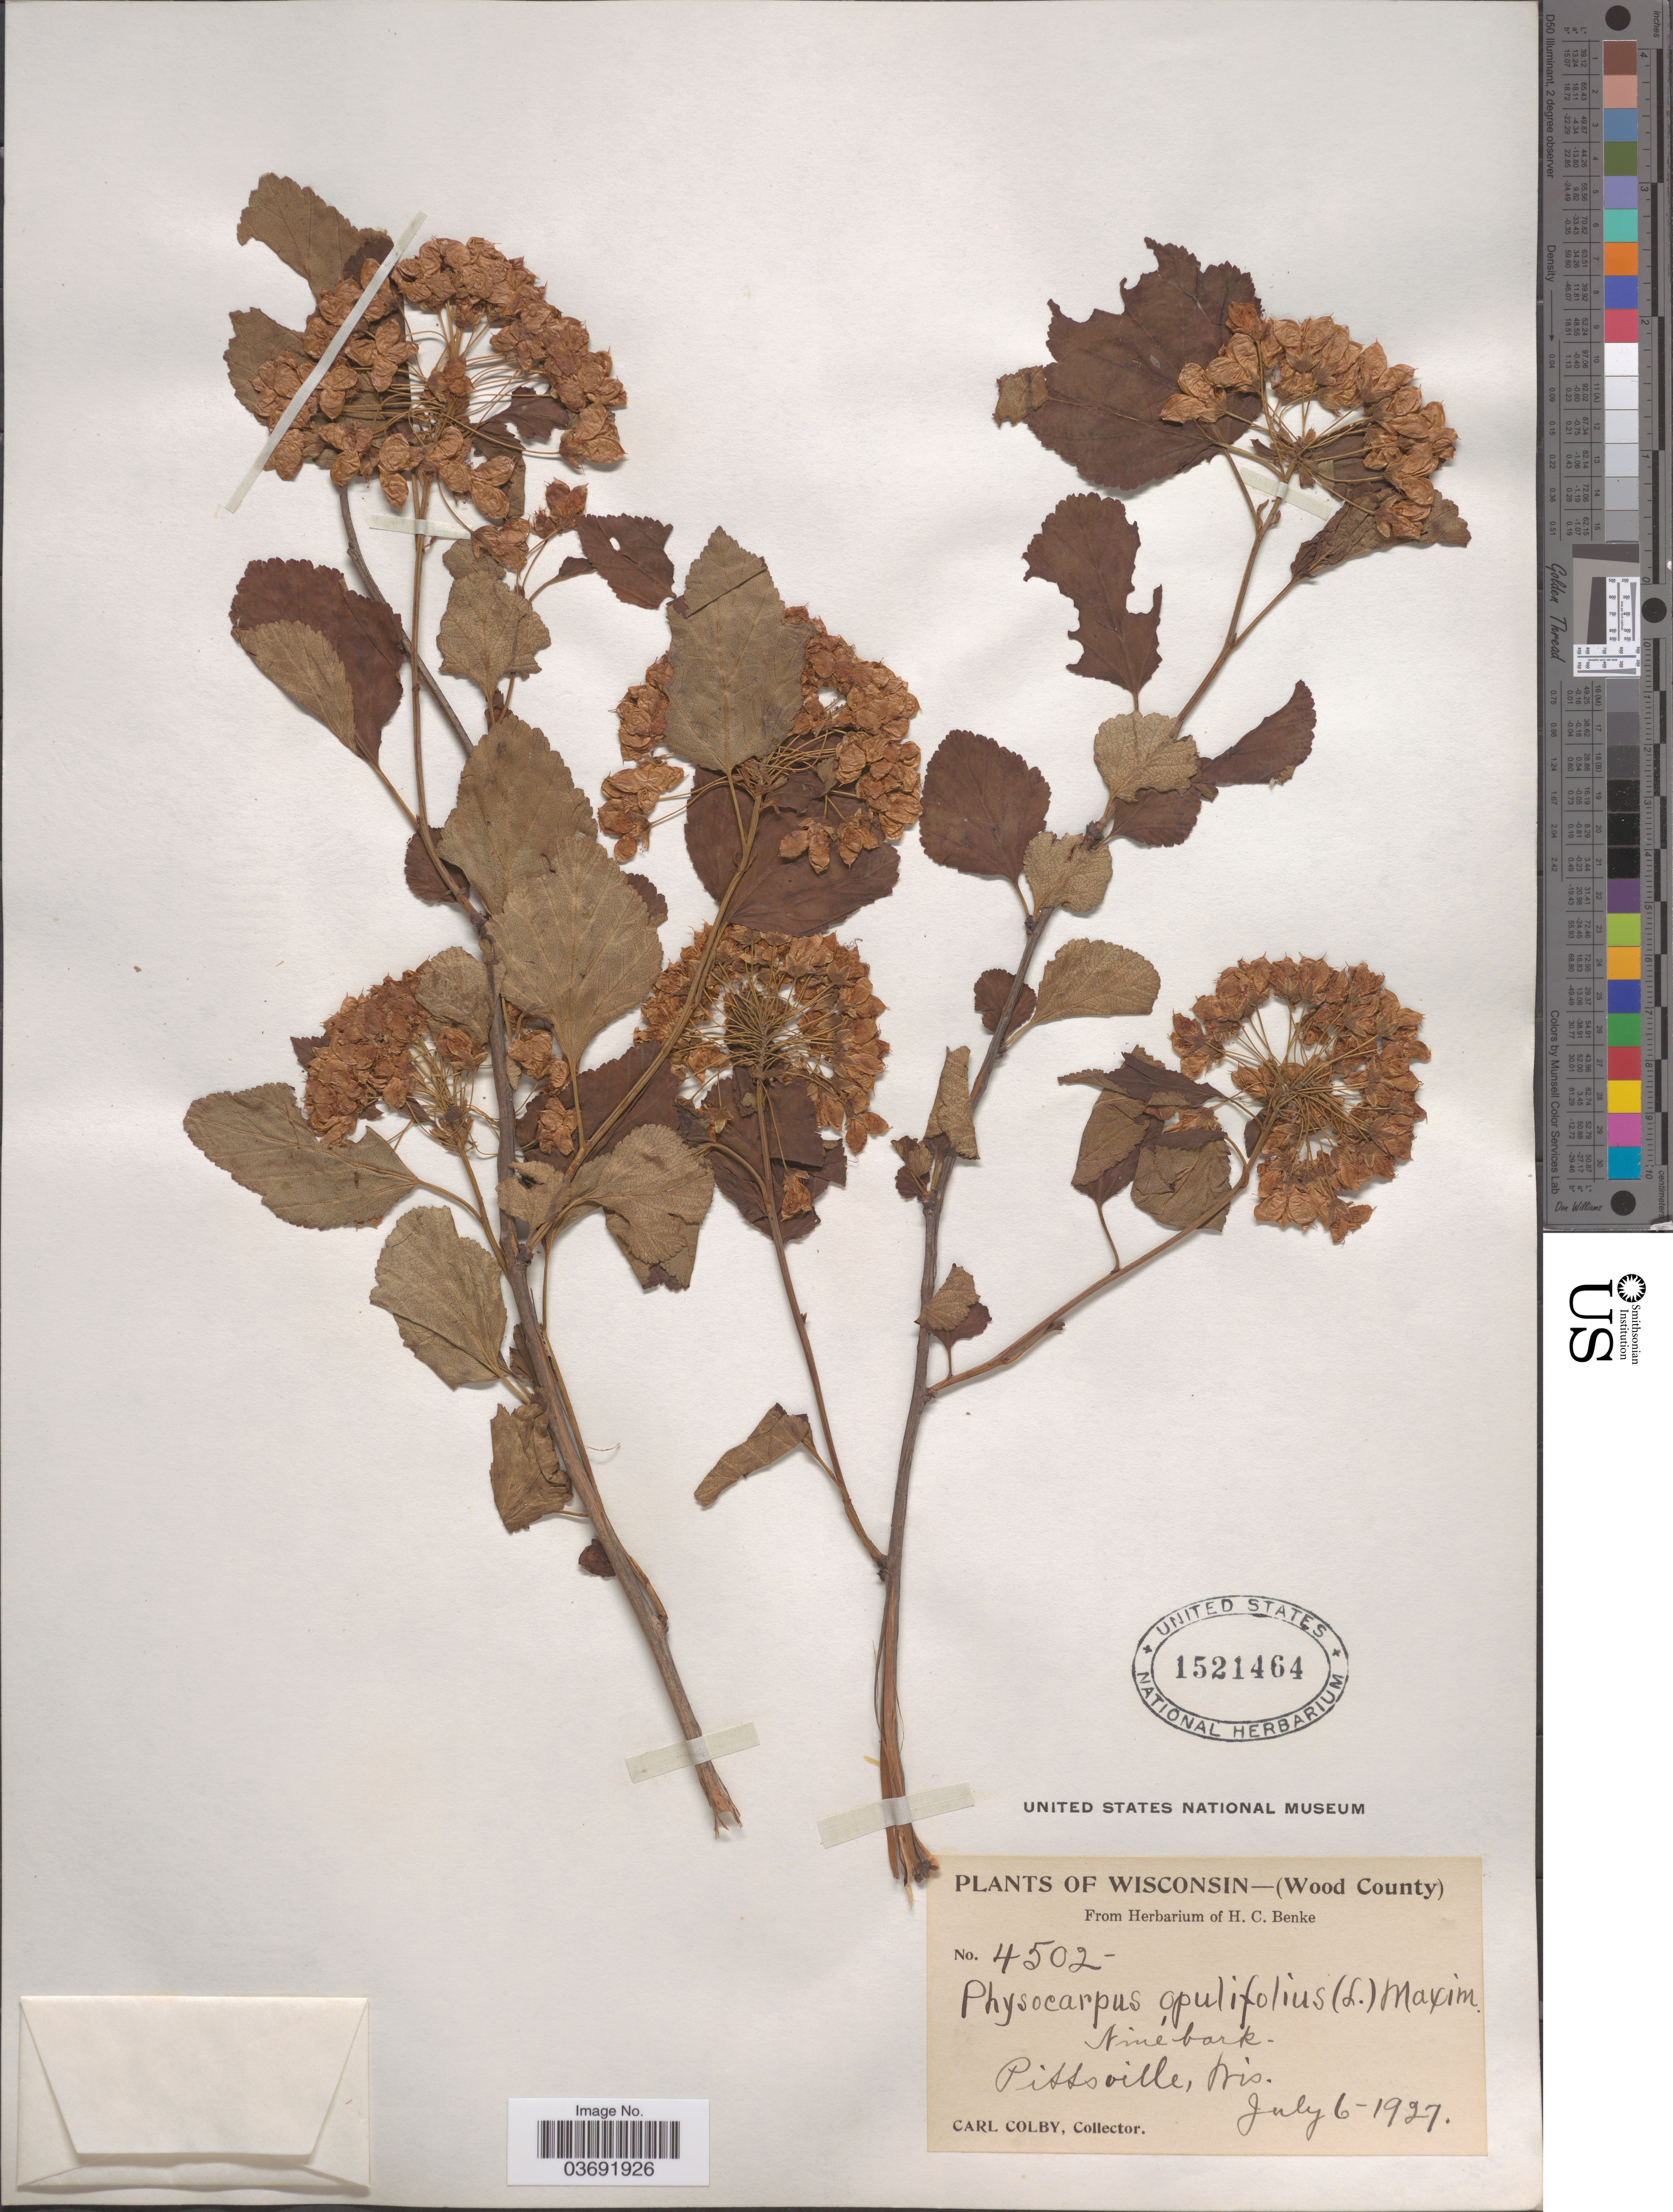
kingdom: Plantae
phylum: Tracheophyta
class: Magnoliopsida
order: Rosales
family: Rosaceae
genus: Physocarpus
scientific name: Physocarpus opulifolius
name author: (L.) Maxim.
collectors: C. Colby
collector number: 4502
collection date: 1927-07-06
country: United States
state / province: Wisconsin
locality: (Wood County) Ninebark- Pittsville, Wis.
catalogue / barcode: US 1521464